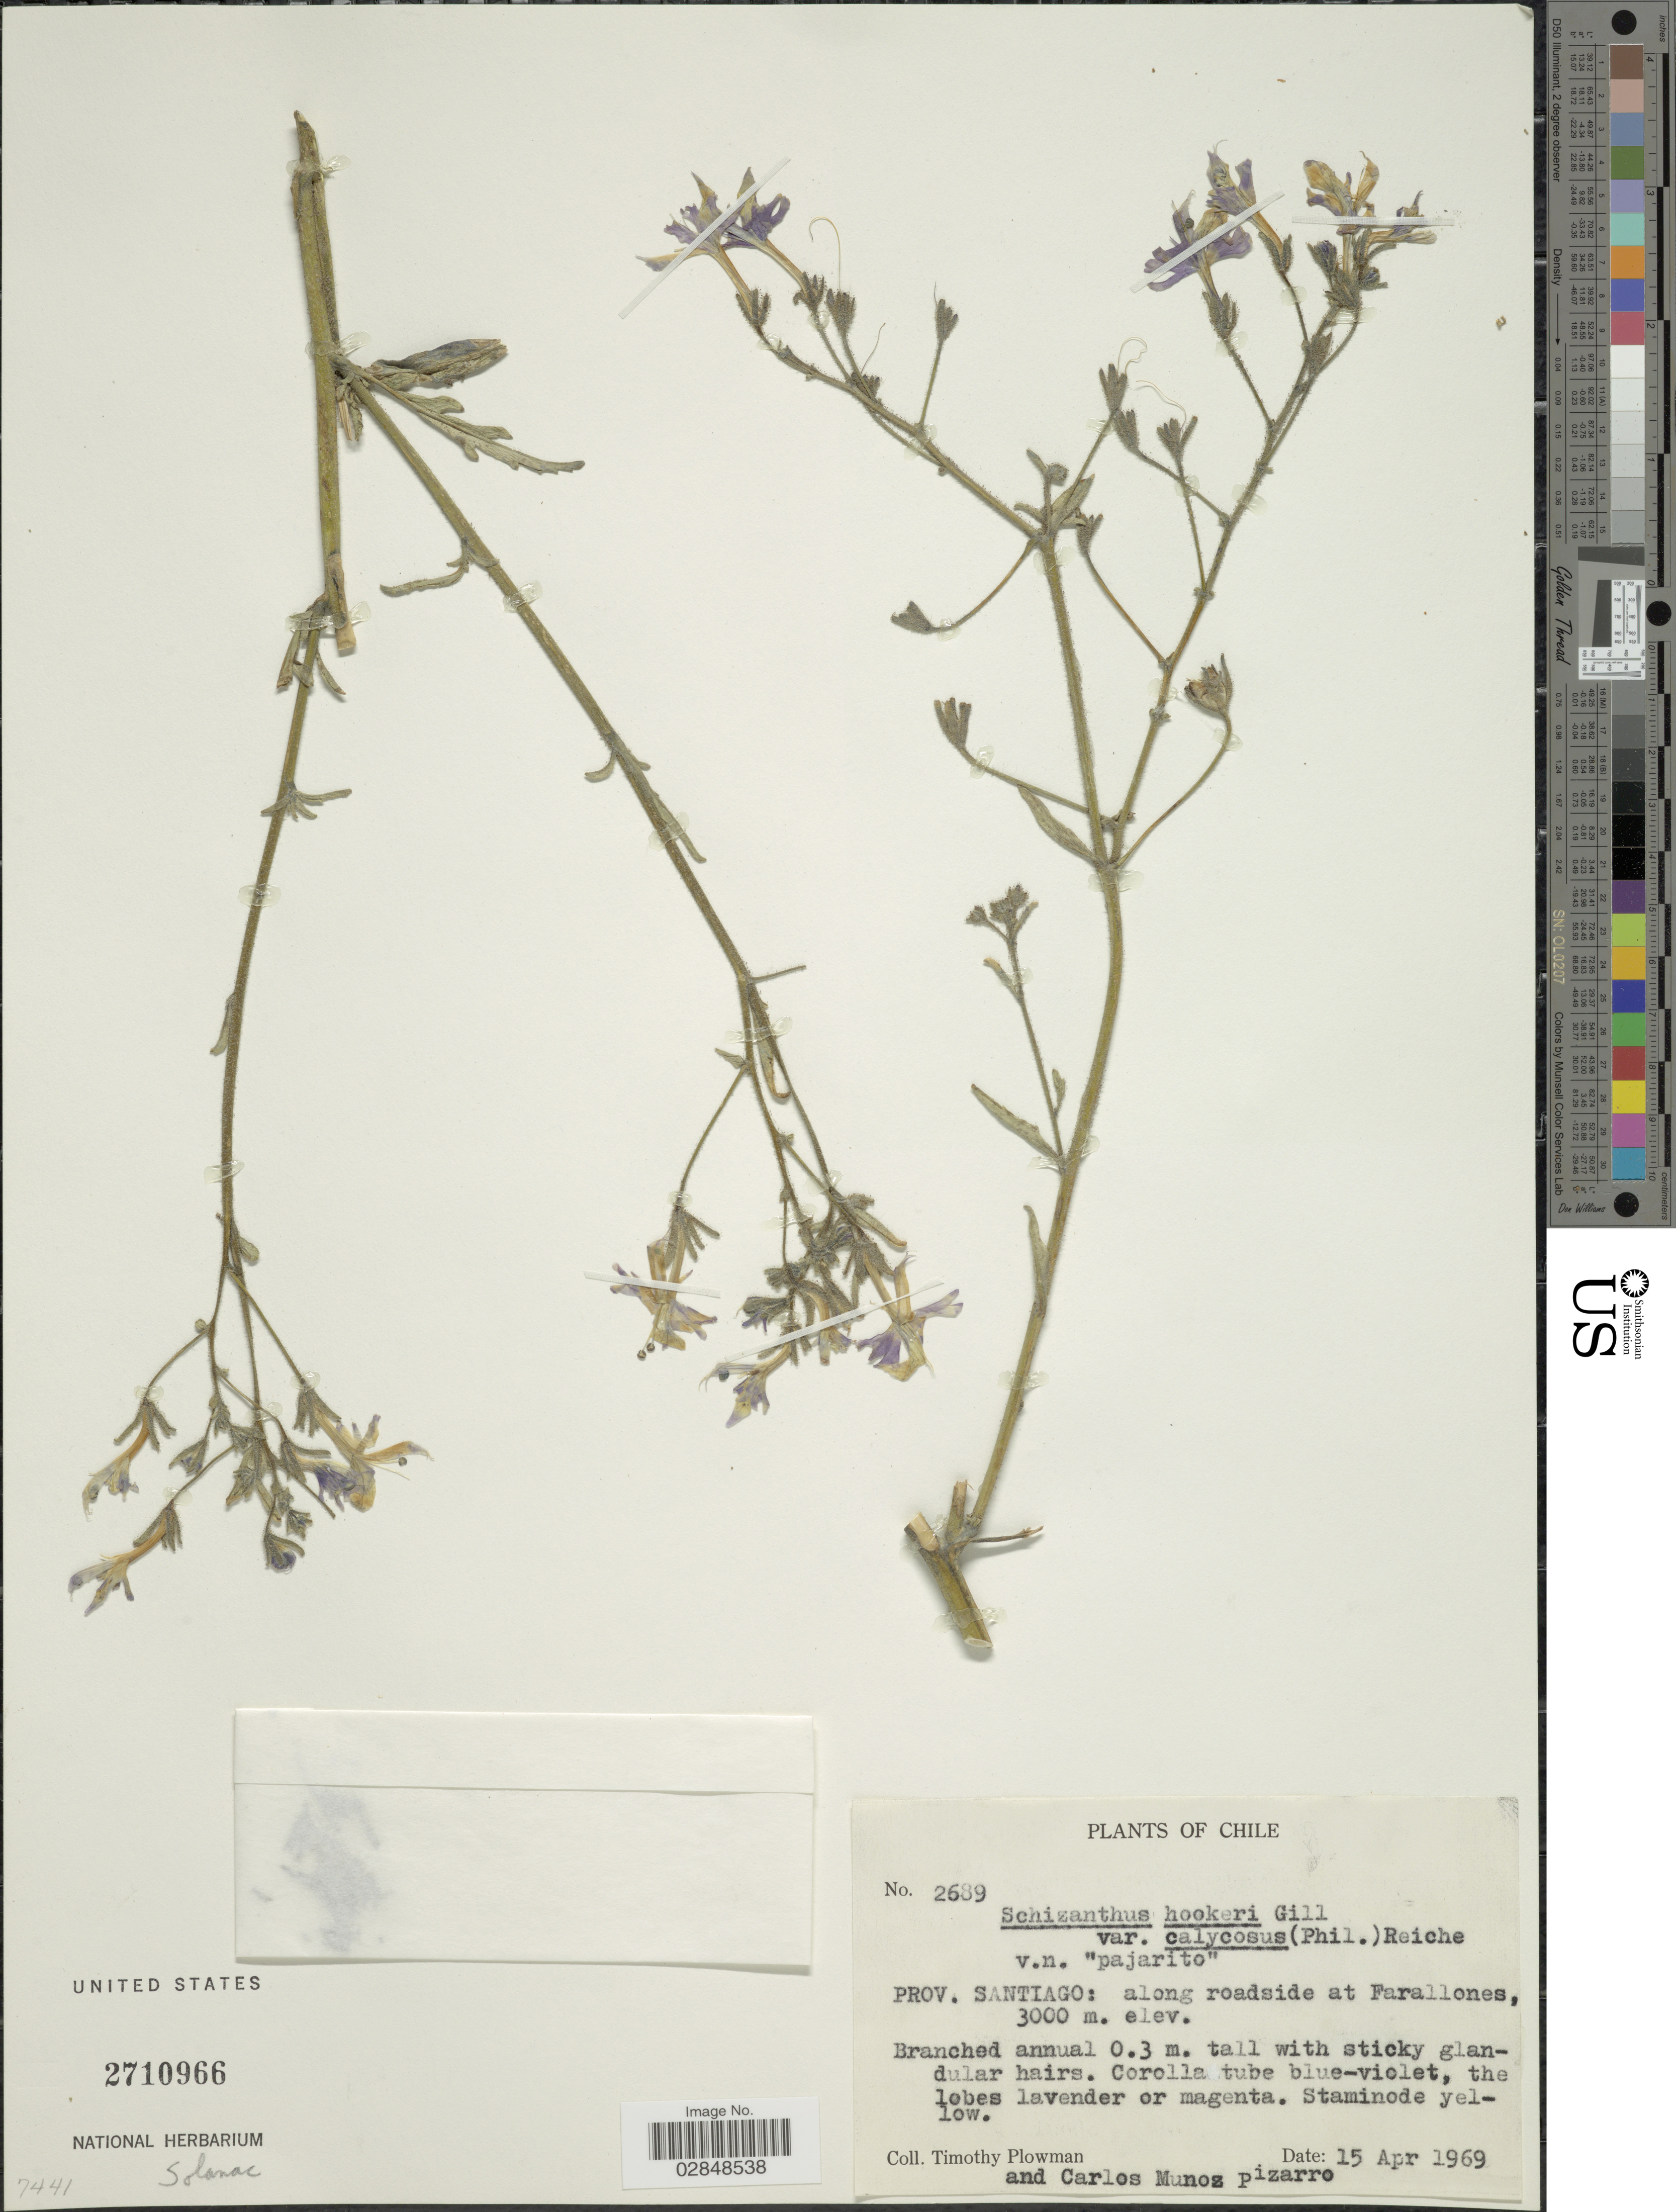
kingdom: Plantae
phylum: Tracheophyta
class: Magnoliopsida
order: Solanales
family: Solanaceae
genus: Schizanthus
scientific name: Schizanthus hookeri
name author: Gillies ex Graham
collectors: T. Plowman & C. Munoz P.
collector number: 2689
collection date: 1969-04-15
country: Chile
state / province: Región Metropolitana (RM)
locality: Prov. Santiago: along roadside at Farallones.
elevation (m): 3000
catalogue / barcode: US 2710966